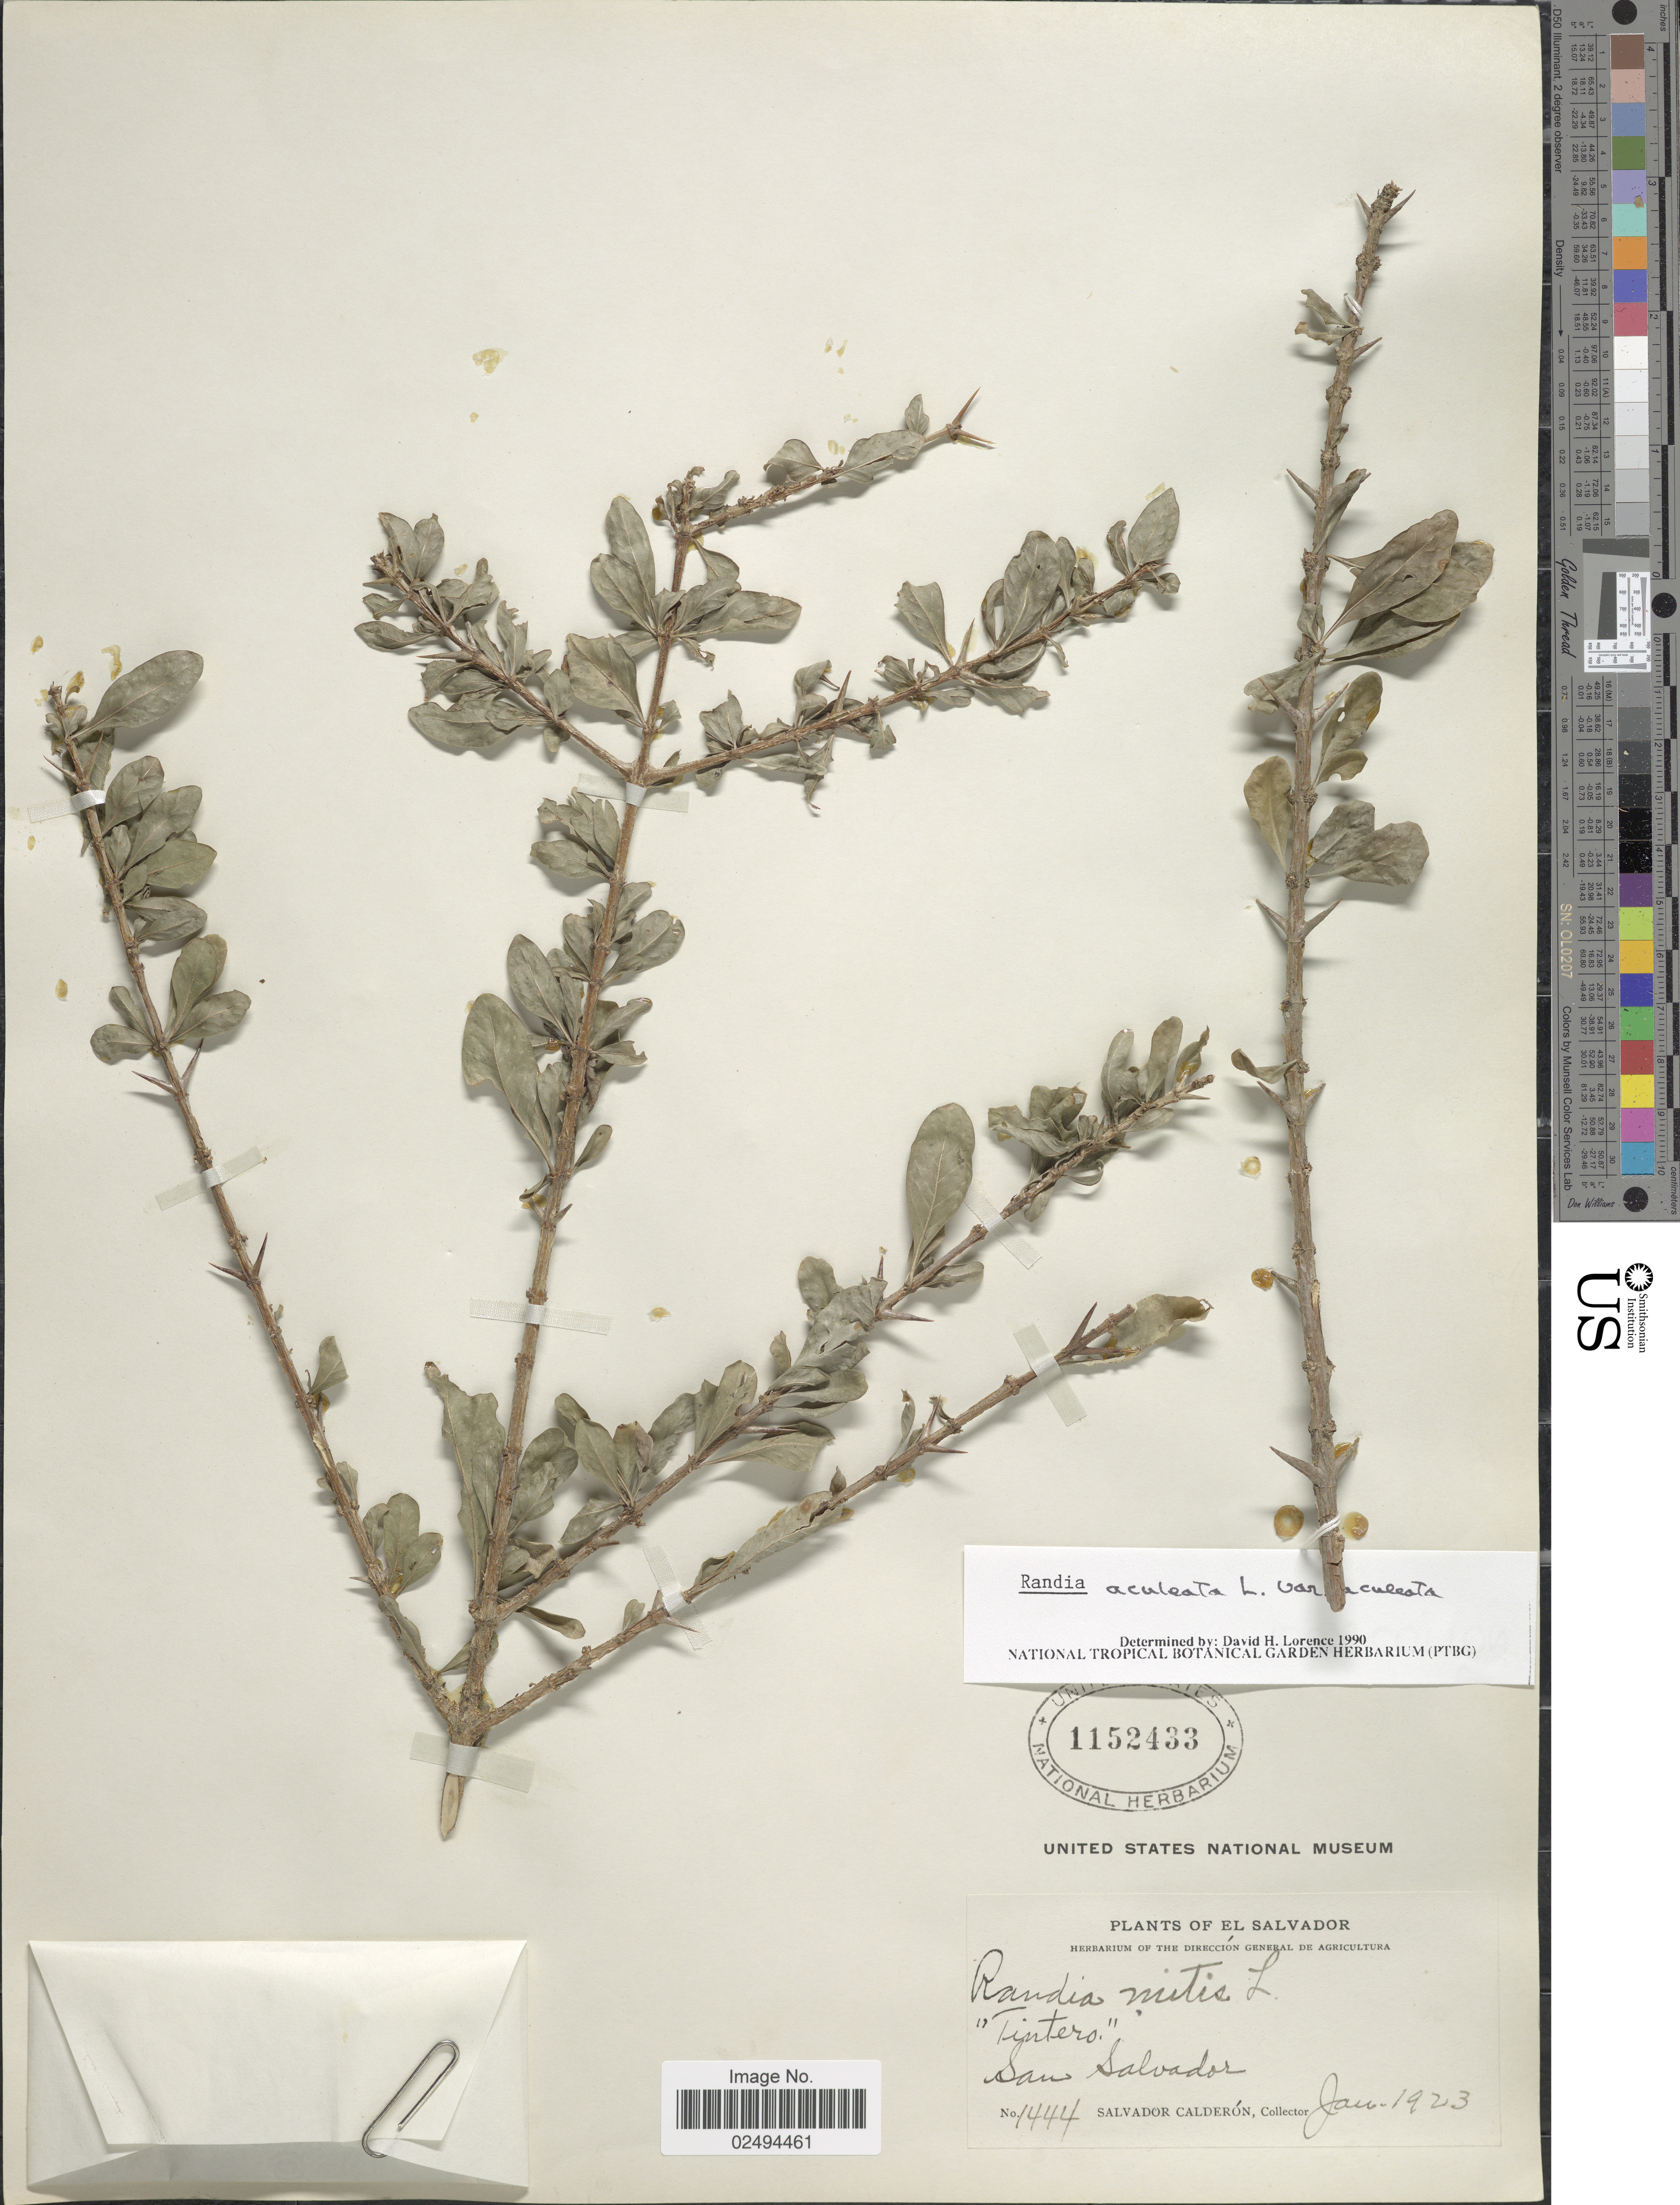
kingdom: Plantae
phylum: Tracheophyta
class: Magnoliopsida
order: Gentianales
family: Rubiaceae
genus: Randia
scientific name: Randia aculeata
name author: L.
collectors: S. Calderón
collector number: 1444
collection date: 1923-01-19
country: El Salvador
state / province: San Salvador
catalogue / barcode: US 1152433